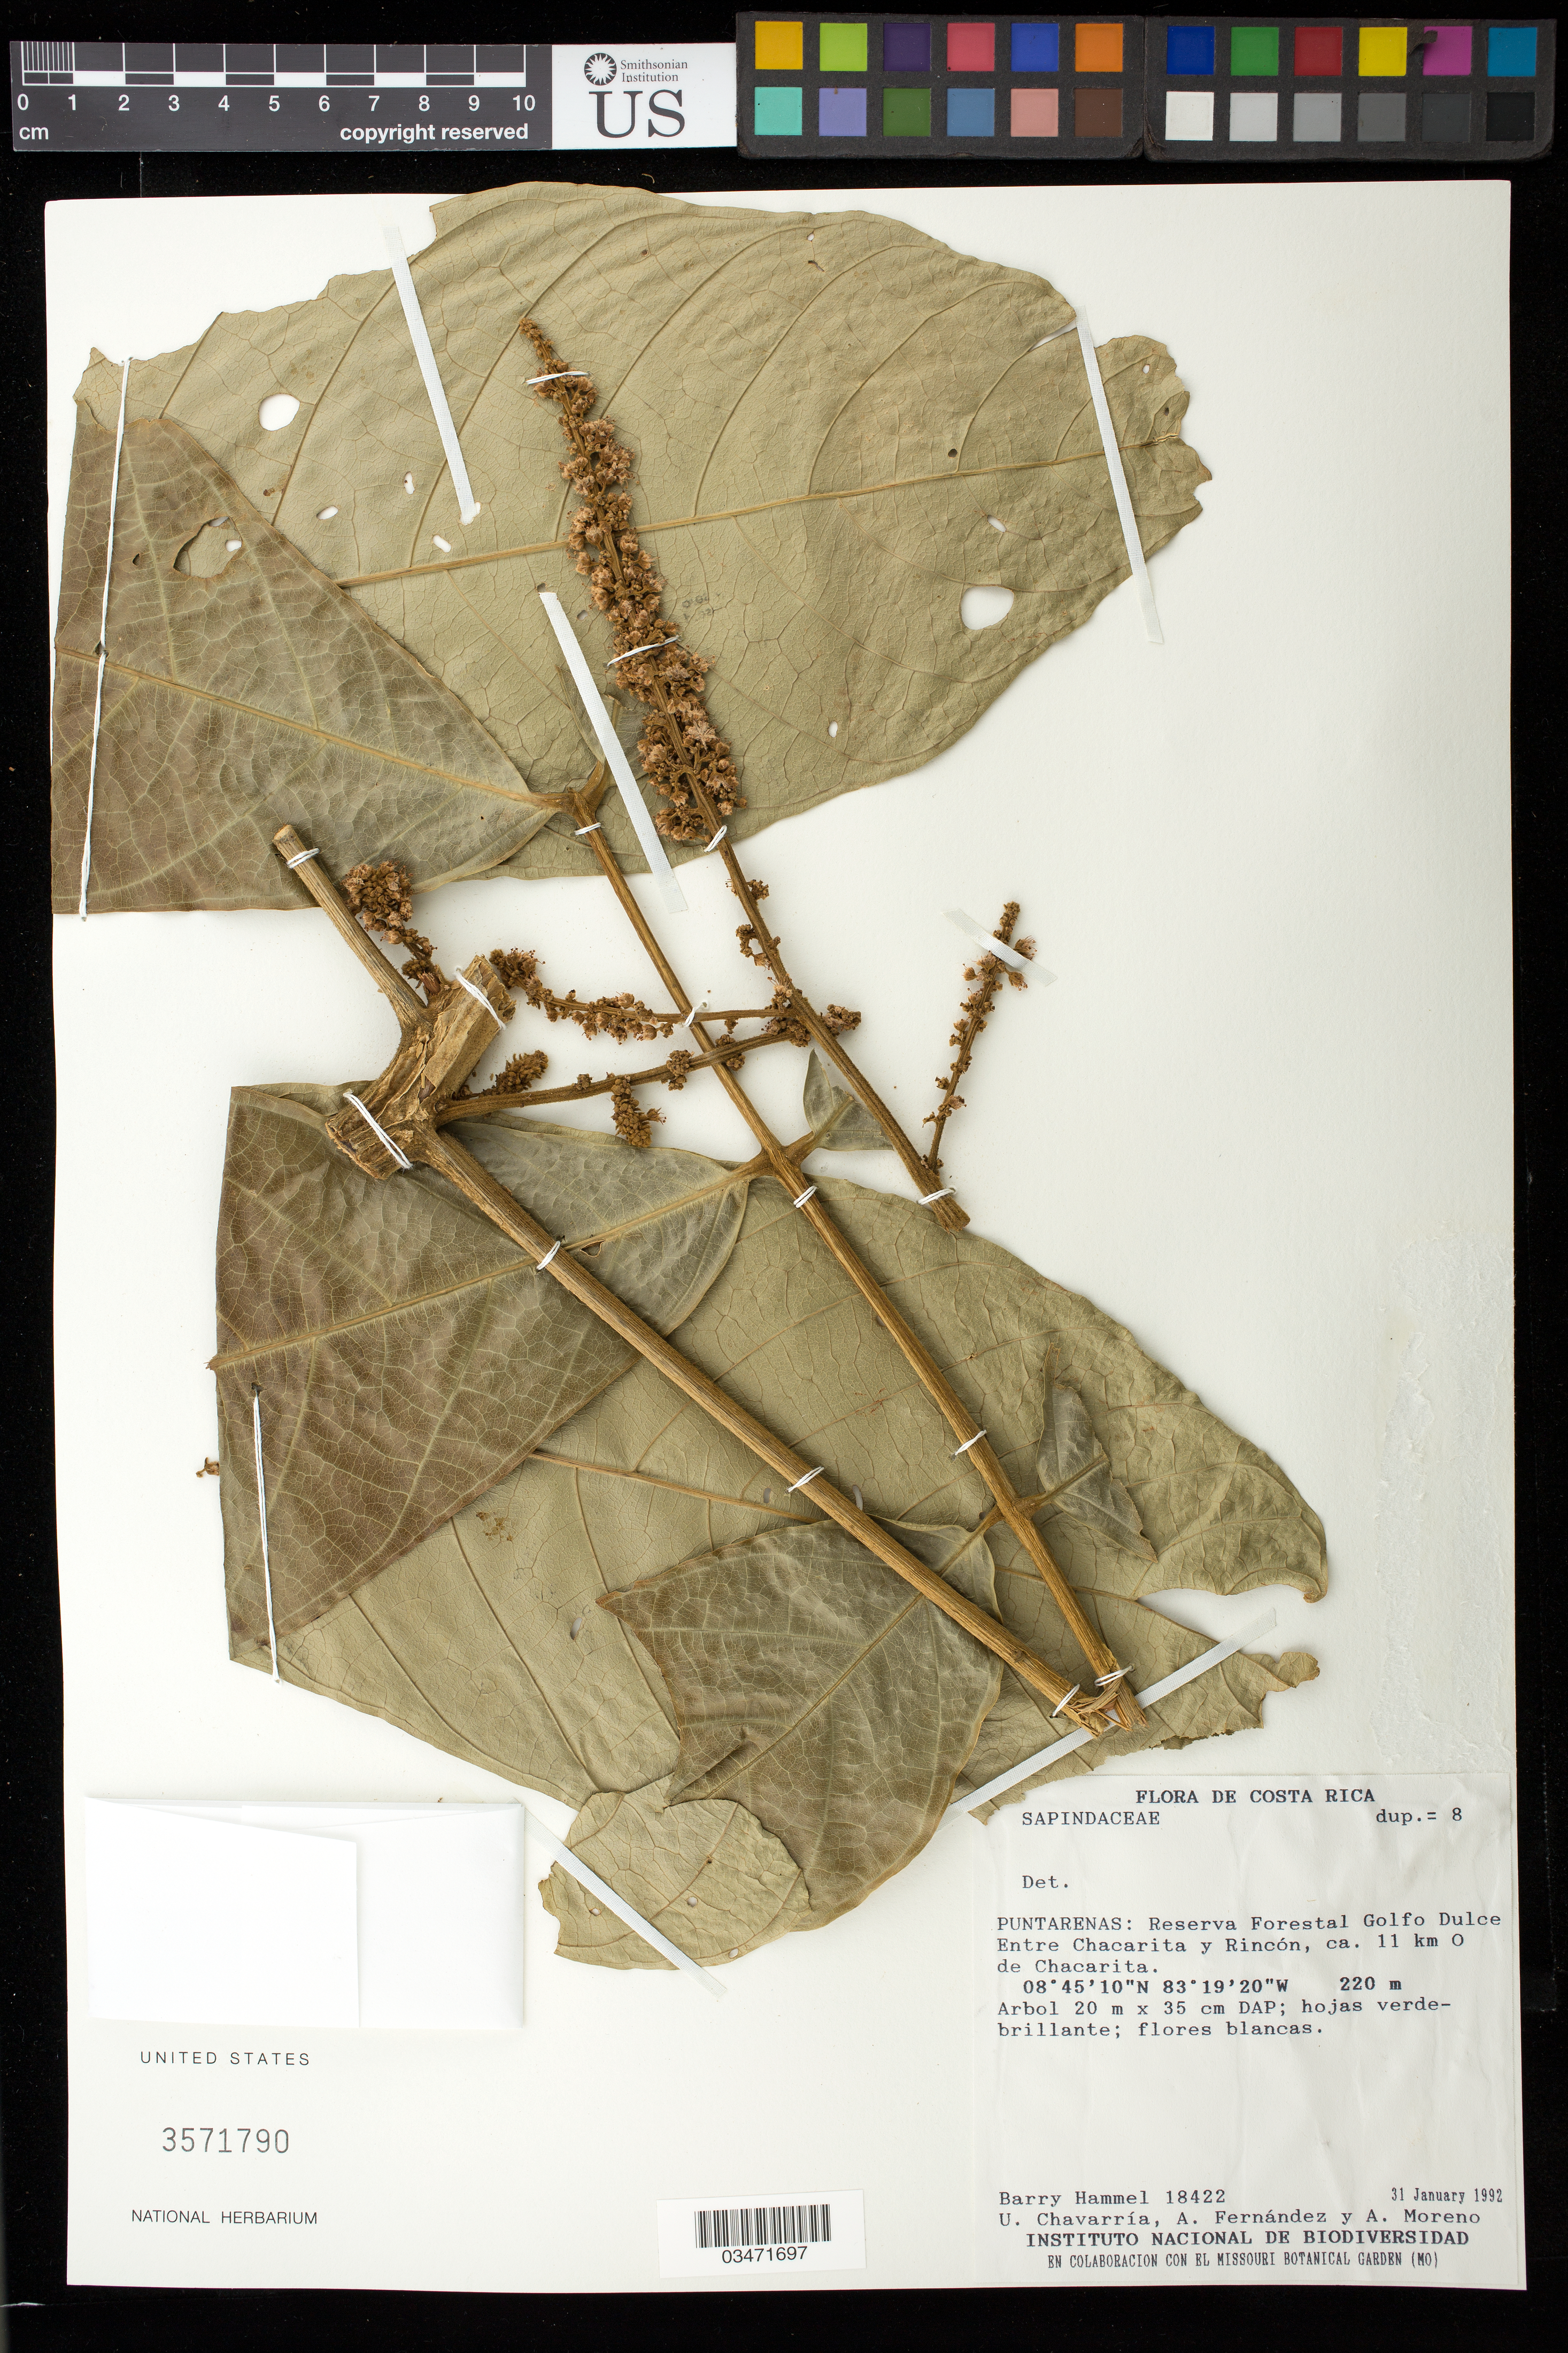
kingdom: Plantae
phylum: Tracheophyta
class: Magnoliopsida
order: Sapindales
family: Sapindaceae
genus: Cupania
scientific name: Cupania livida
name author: (Radlk.) Croat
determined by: Acevedo-Rodriguez, P., (US), Smithsonian Institution - National Museum of Natural History (UNITED STATES)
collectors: B. Hammel, U. Chavarría, A. Fernandez & A. Moreno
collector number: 18422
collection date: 1992-01-31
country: Costa Rica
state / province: Puntarenas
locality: Reserva Forestal Golfo Dulce. Entre Chacarita y Rincón, cal 11 km W de Chacarita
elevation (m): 220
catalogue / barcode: US 3571790